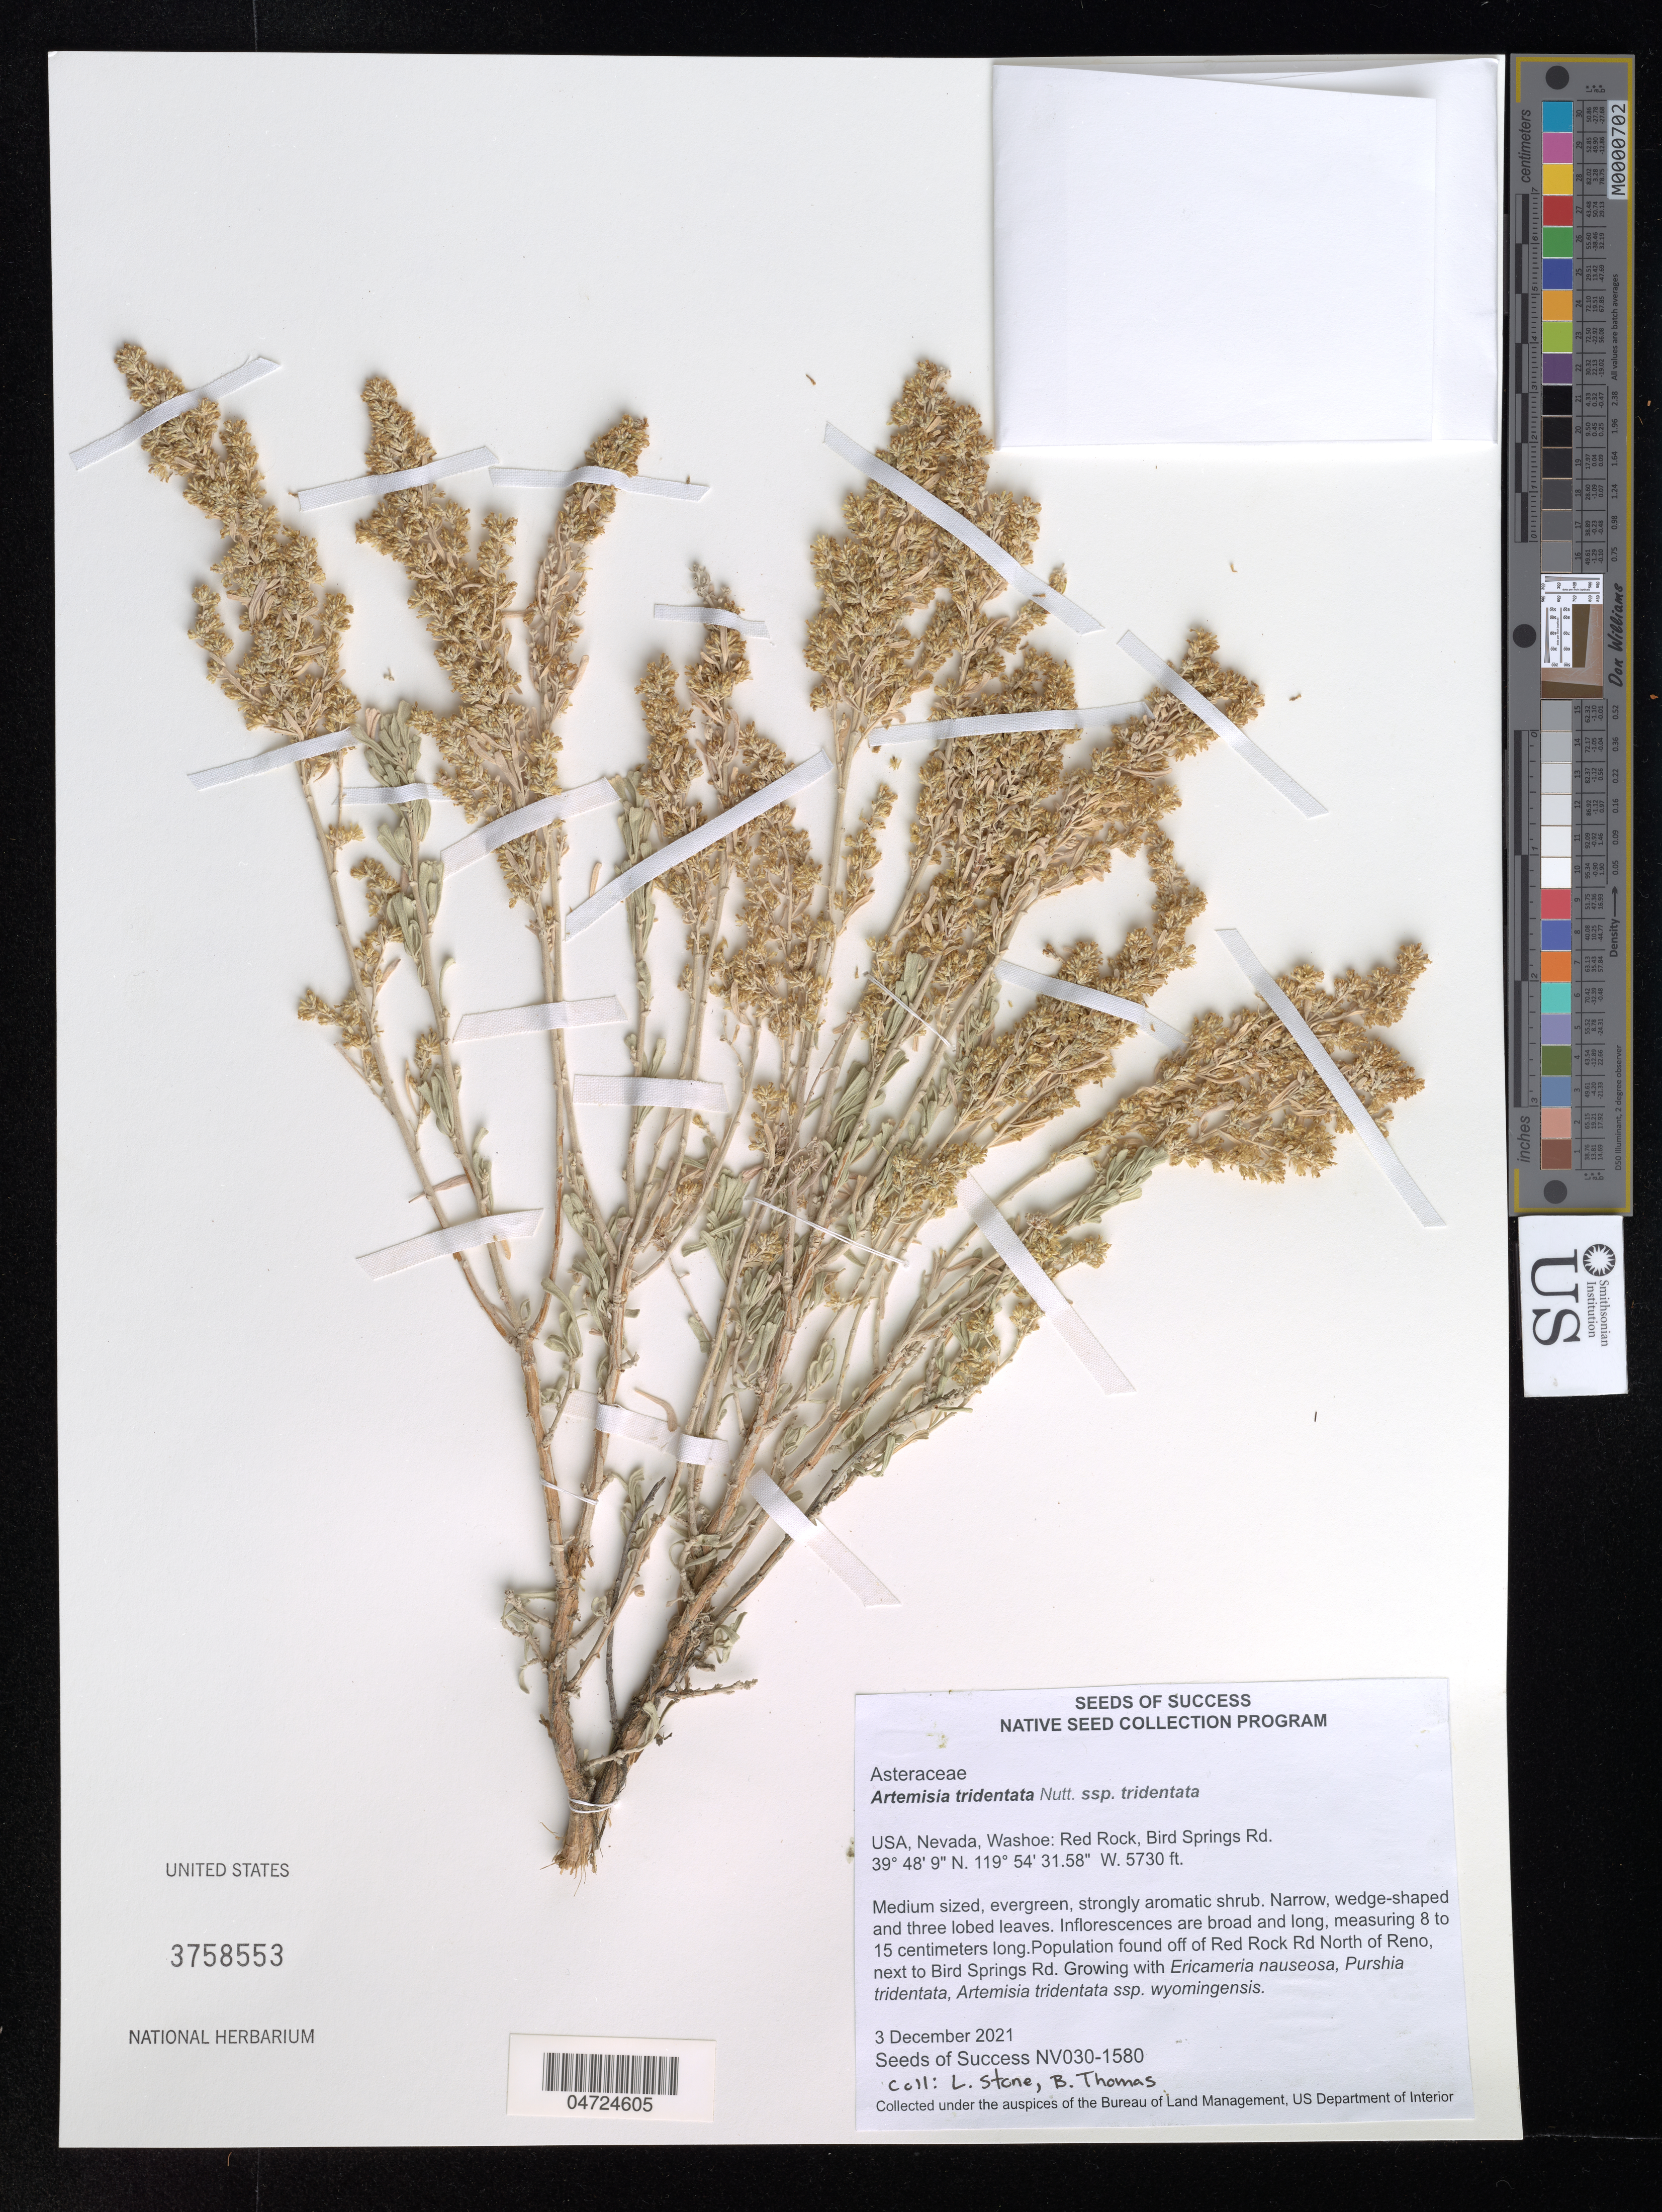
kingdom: Plantae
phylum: Tracheophyta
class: Magnoliopsida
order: Asterales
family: Asteraceae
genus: Artemisia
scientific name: Artemisia tridentata subsp. tridentata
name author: Nutt.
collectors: L. Stone & B. Thomas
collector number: NV030-1580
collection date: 2021-12-03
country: United States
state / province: Nevada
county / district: Washoe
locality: Washoe: Red Rock, Bird Springs Rd. Population found off of Red Rock Rd North of Reno, next to Bird Springs Rd.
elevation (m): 1747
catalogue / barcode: US 3758553